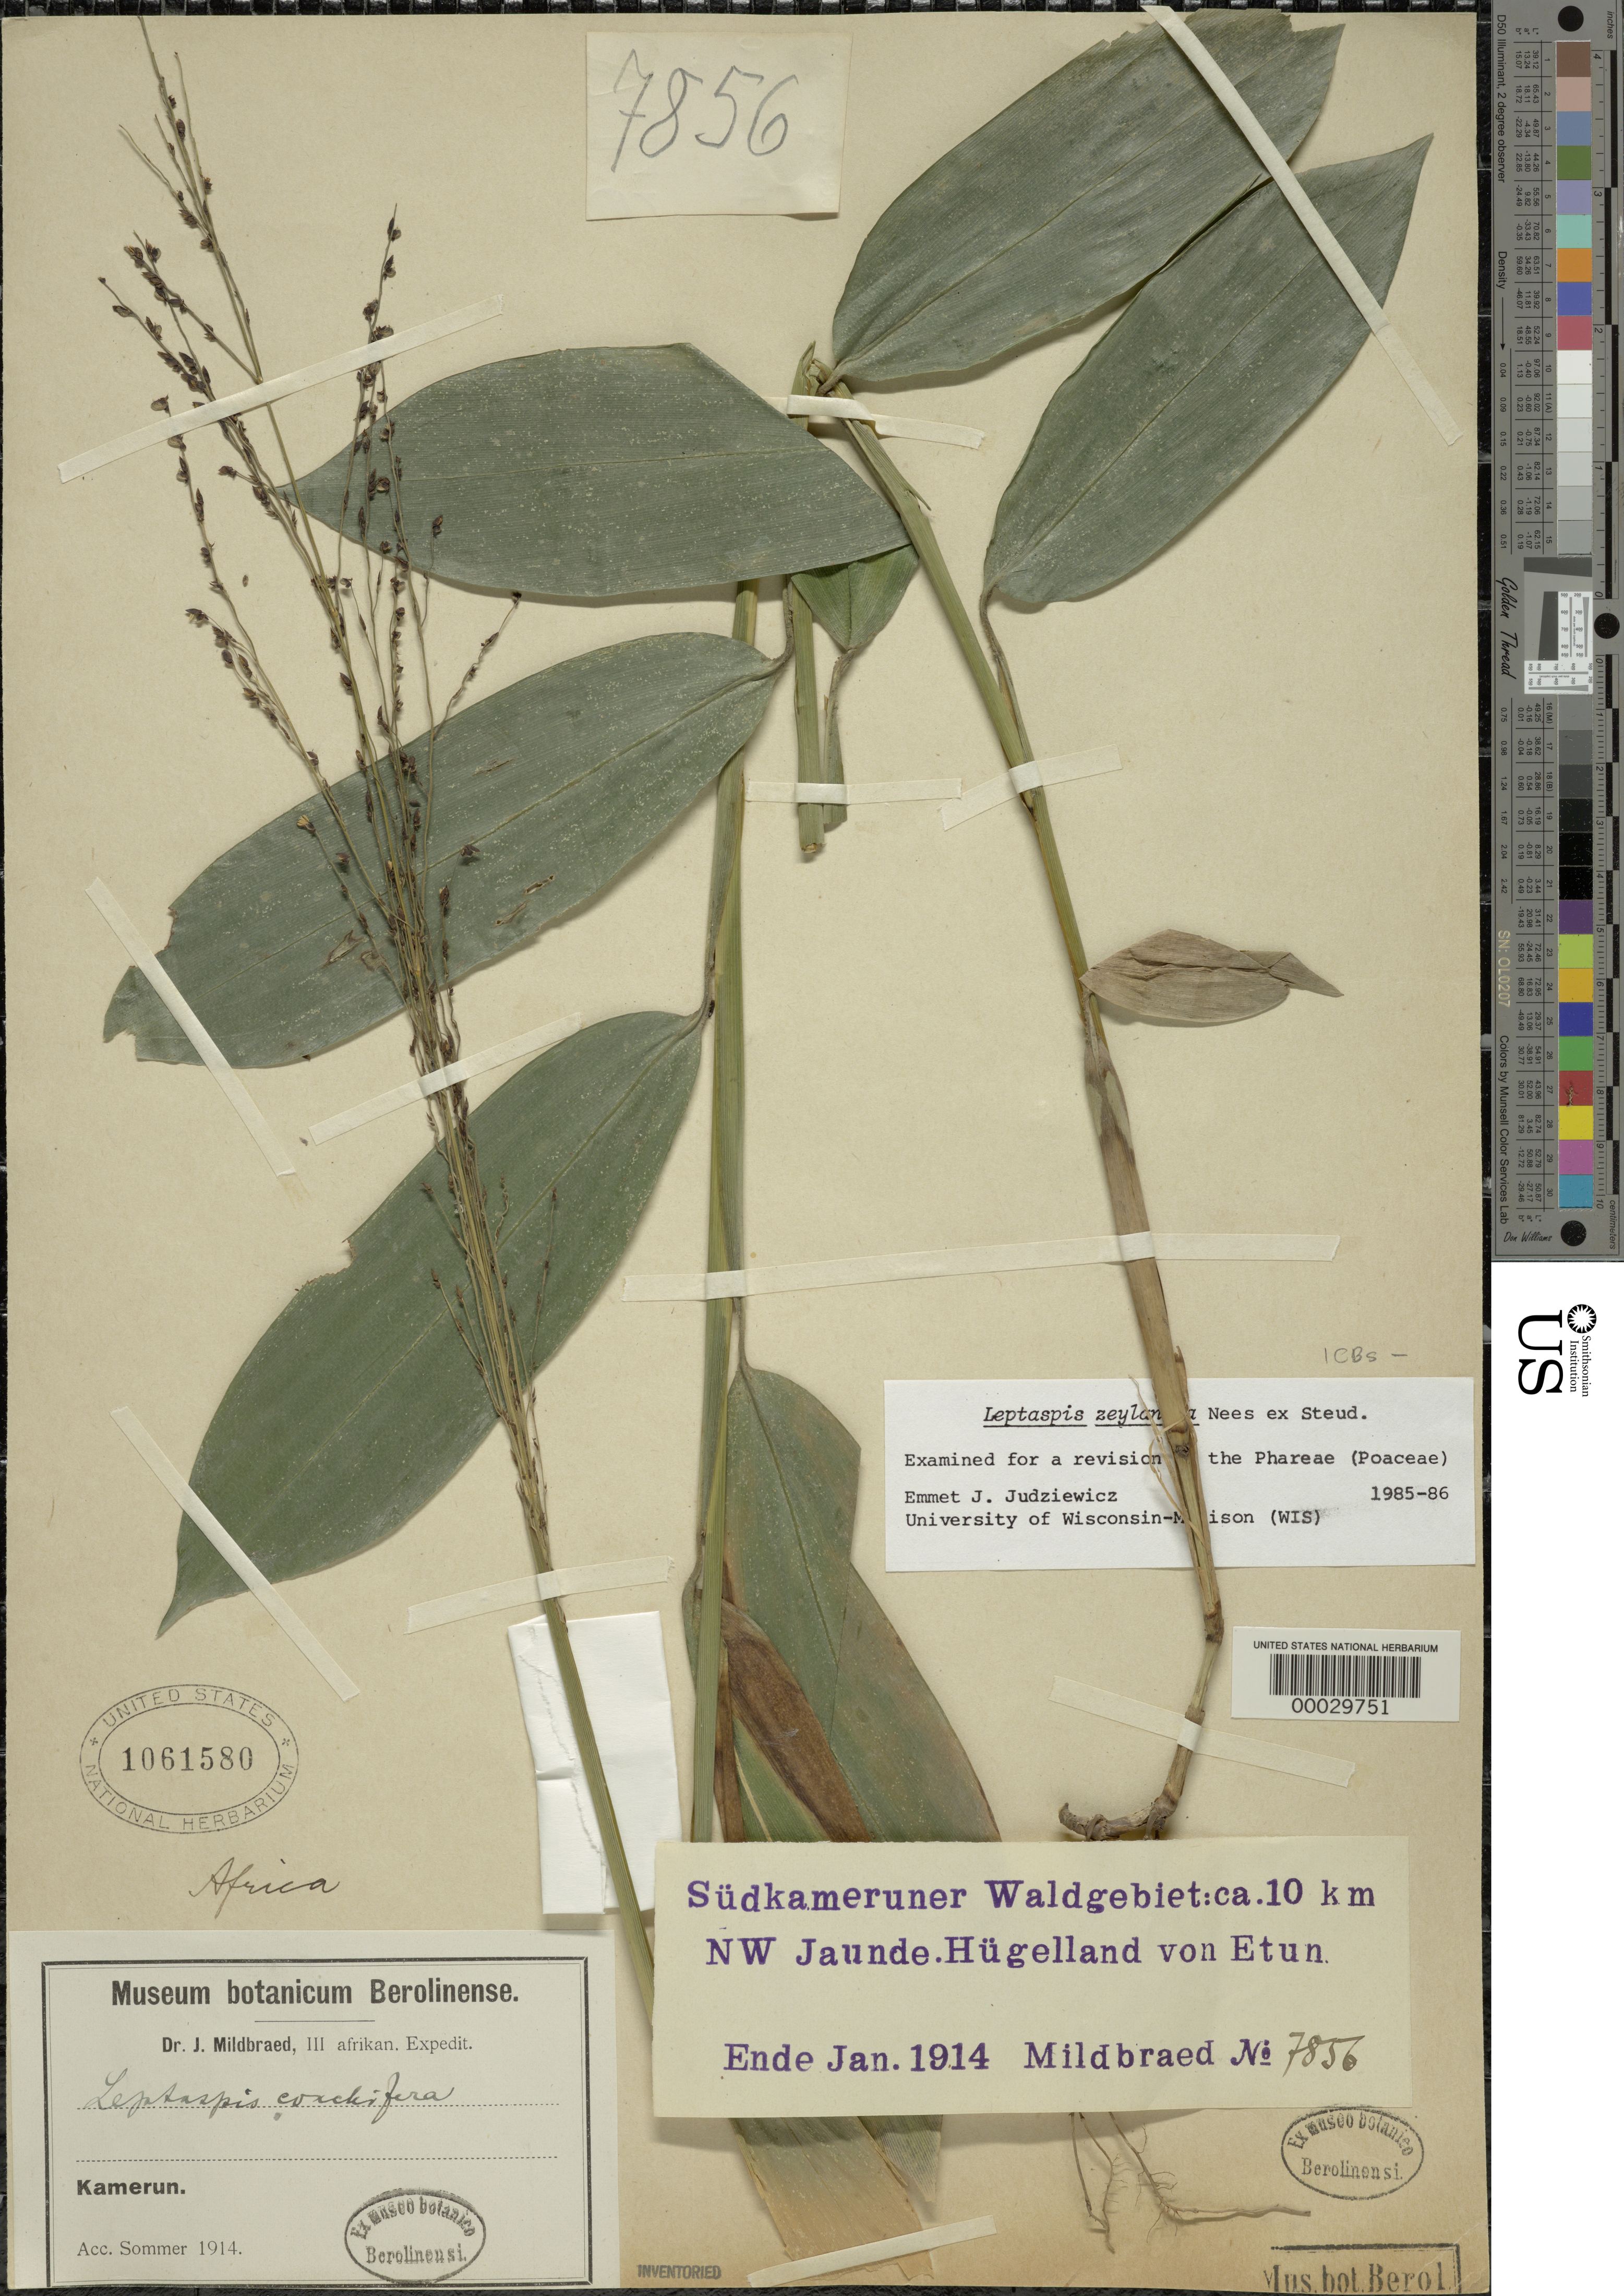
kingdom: Plantae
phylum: Tracheophyta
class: Liliopsida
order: Poales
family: Poaceae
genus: Leptaspis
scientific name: Leptaspis zeylanica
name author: Nees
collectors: G. W. J. Mildbraed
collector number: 7856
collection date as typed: Jan 1914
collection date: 1914-01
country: Cameroon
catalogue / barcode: US 1061580